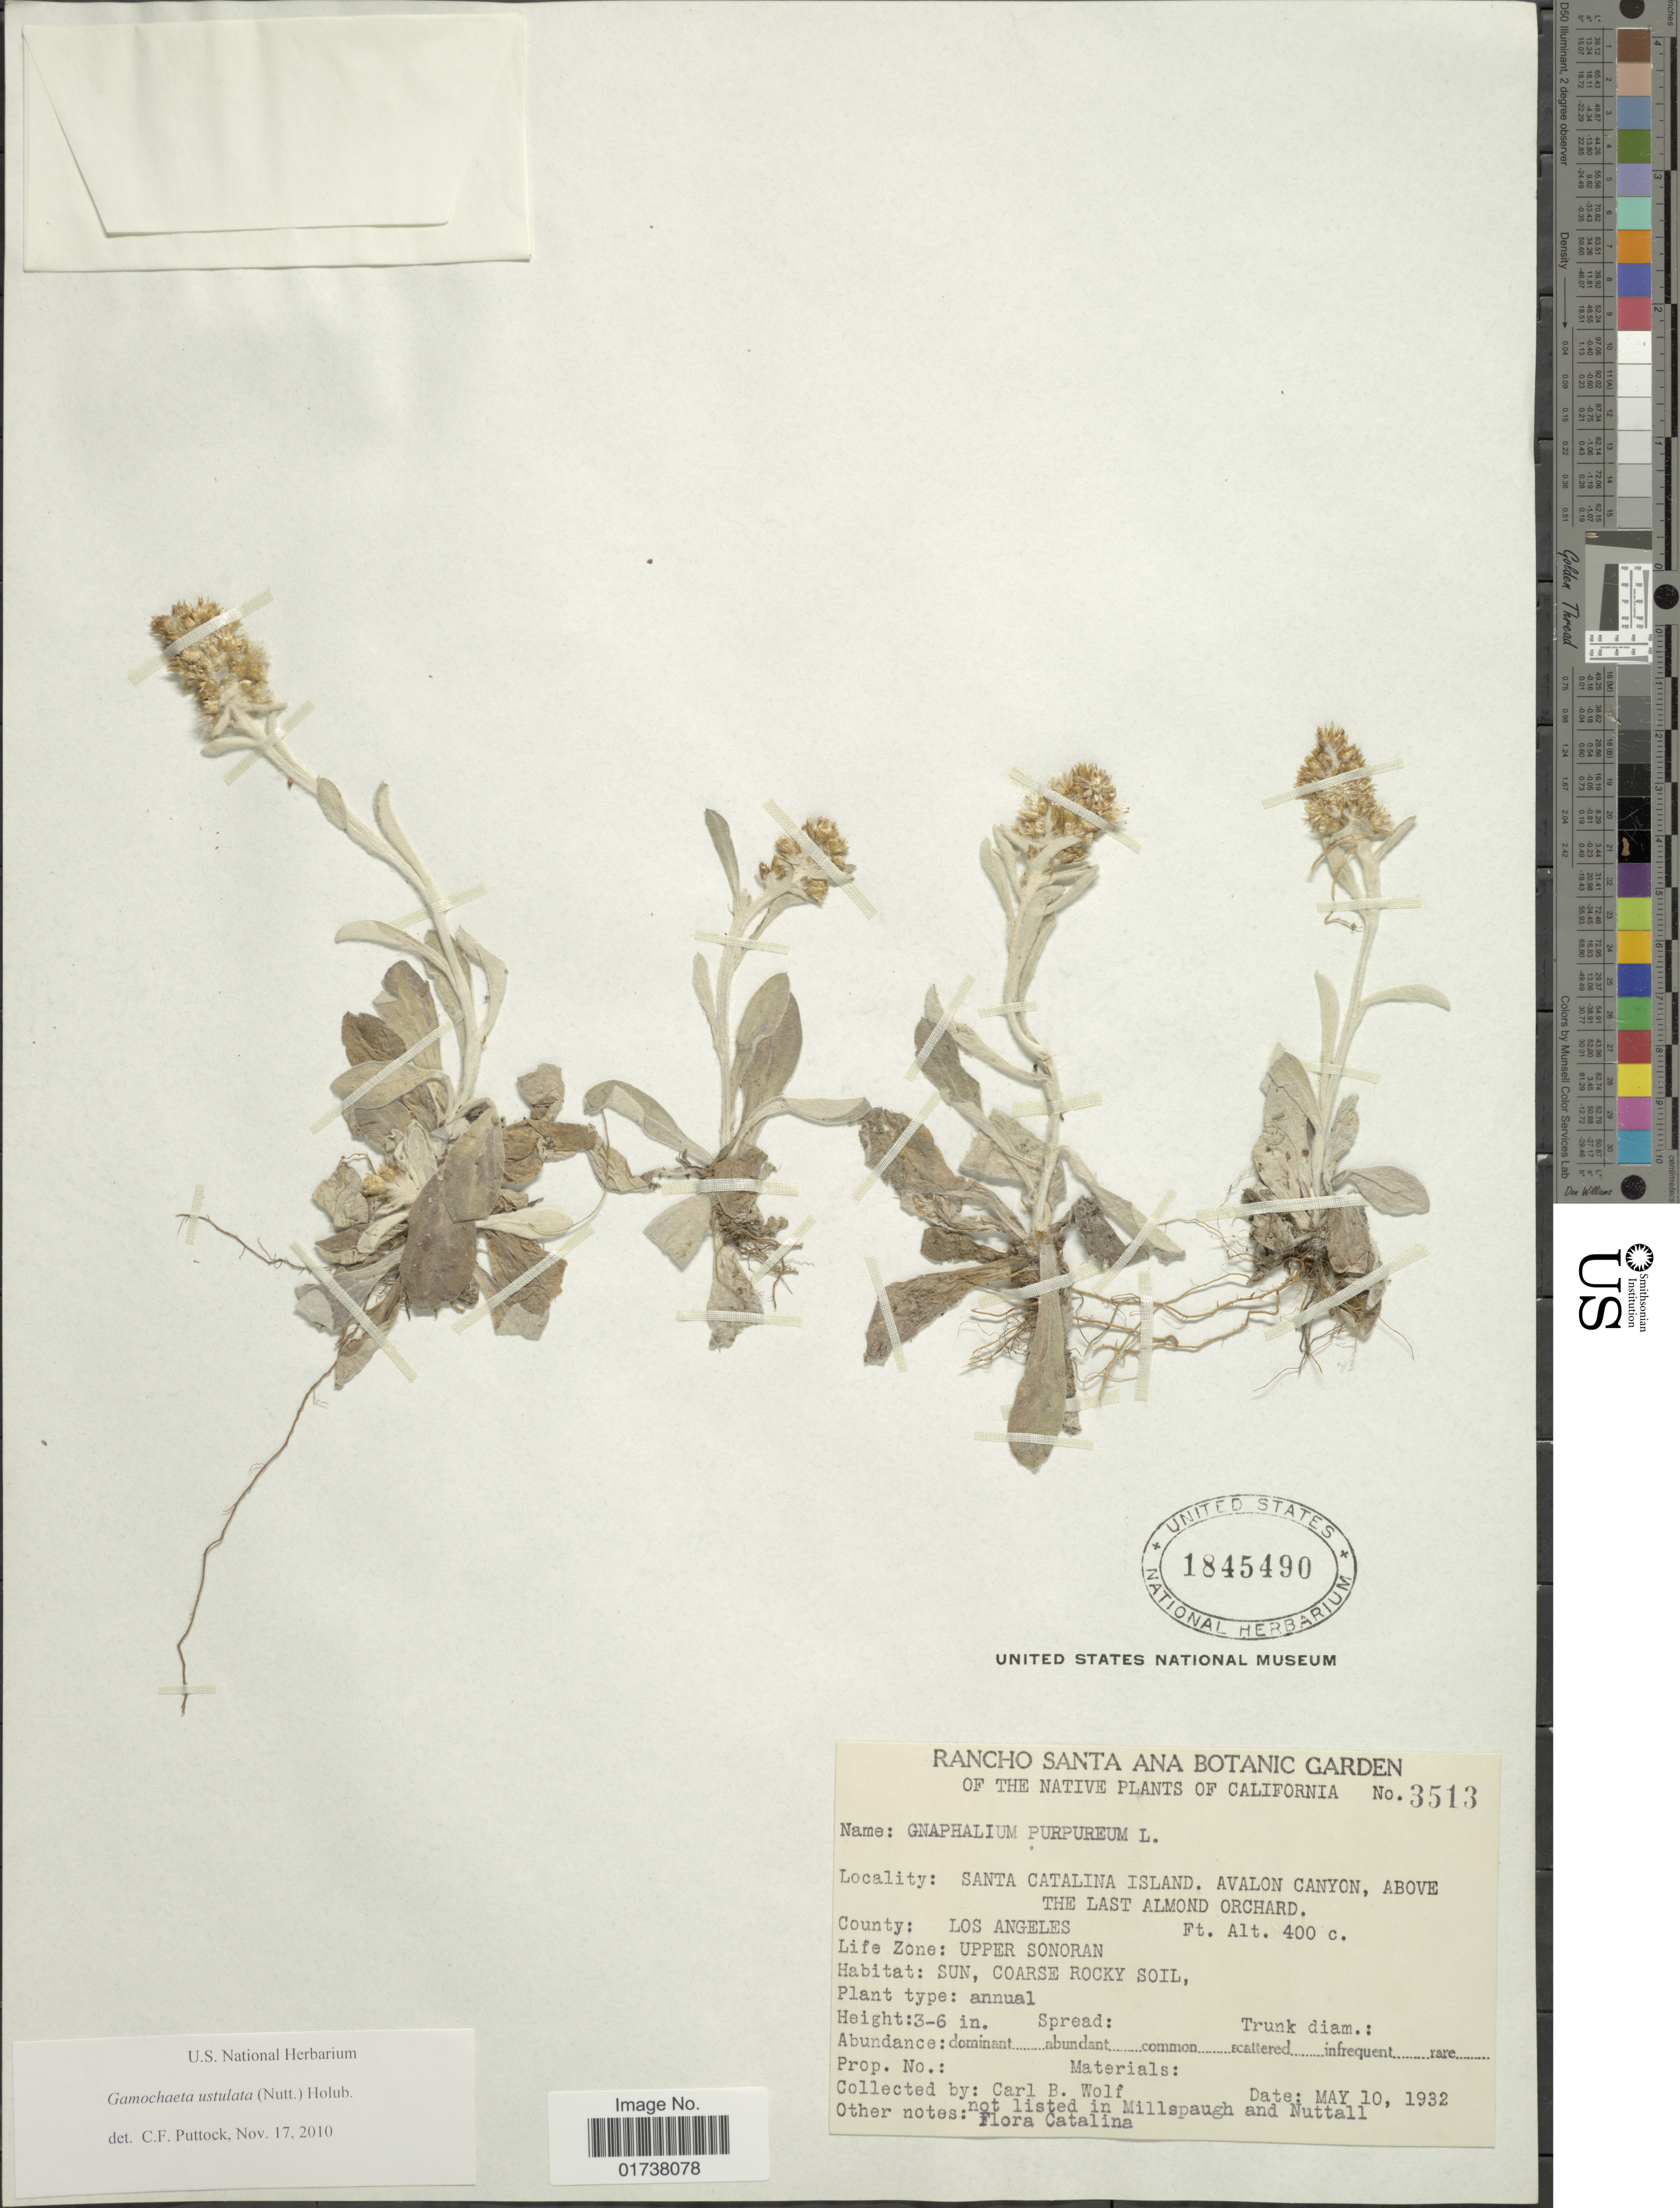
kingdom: Plantae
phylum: Tracheophyta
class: Magnoliopsida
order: Asterales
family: Asteraceae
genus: Gamochaeta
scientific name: Gamochaeta ustulata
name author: (Nutt.) Holub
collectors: C. B. Wolf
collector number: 3513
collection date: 1932-05-10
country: United States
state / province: California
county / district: Los Angeles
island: Santa Catalina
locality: Santa Catalina Island, Avalon Canyon, Above The Last Almond Orchard, County: Los Angeles, Life Zone: Upper Sonoran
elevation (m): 122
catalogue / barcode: US 1845490